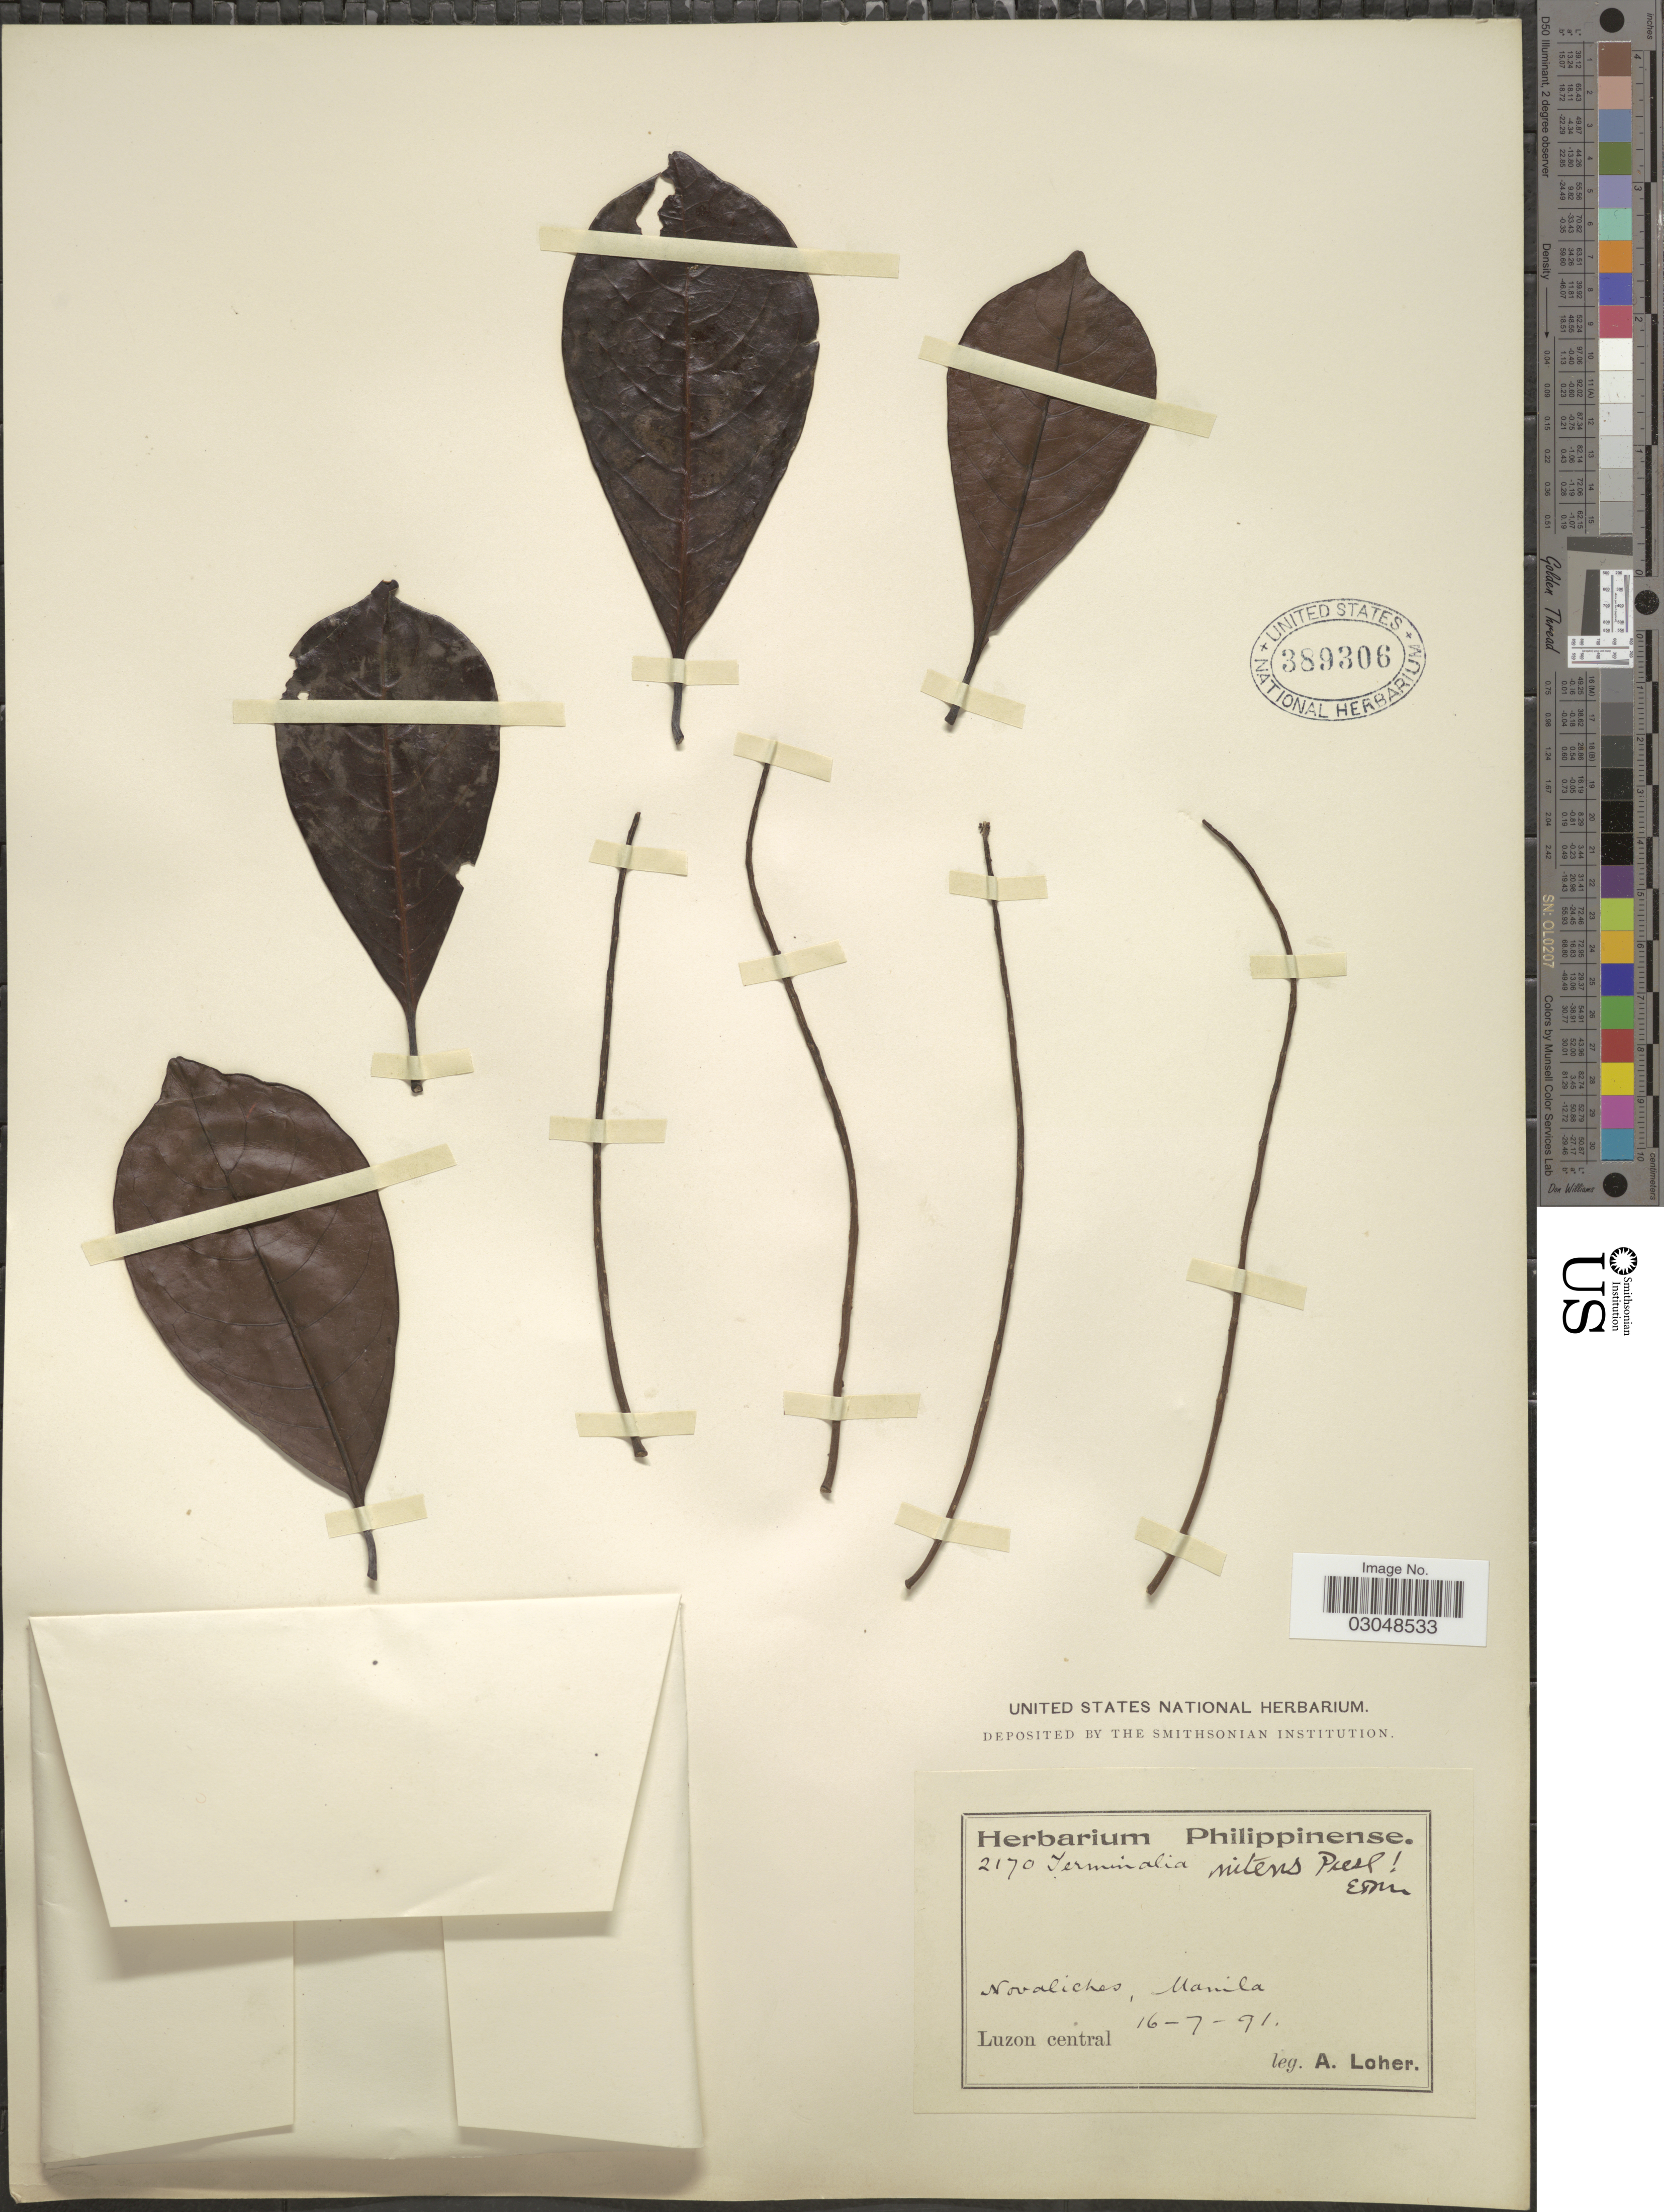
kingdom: Plantae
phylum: Tracheophyta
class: Magnoliopsida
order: Myrtales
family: Combretaceae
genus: Terminalia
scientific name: Terminalia nitens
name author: J. Presl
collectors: A. Loher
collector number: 2170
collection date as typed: Transcribed d/m/y: 16/7/91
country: Philippines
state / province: Central Luzon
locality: Novaliches, Manila, Luzon central.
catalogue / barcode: US 389306